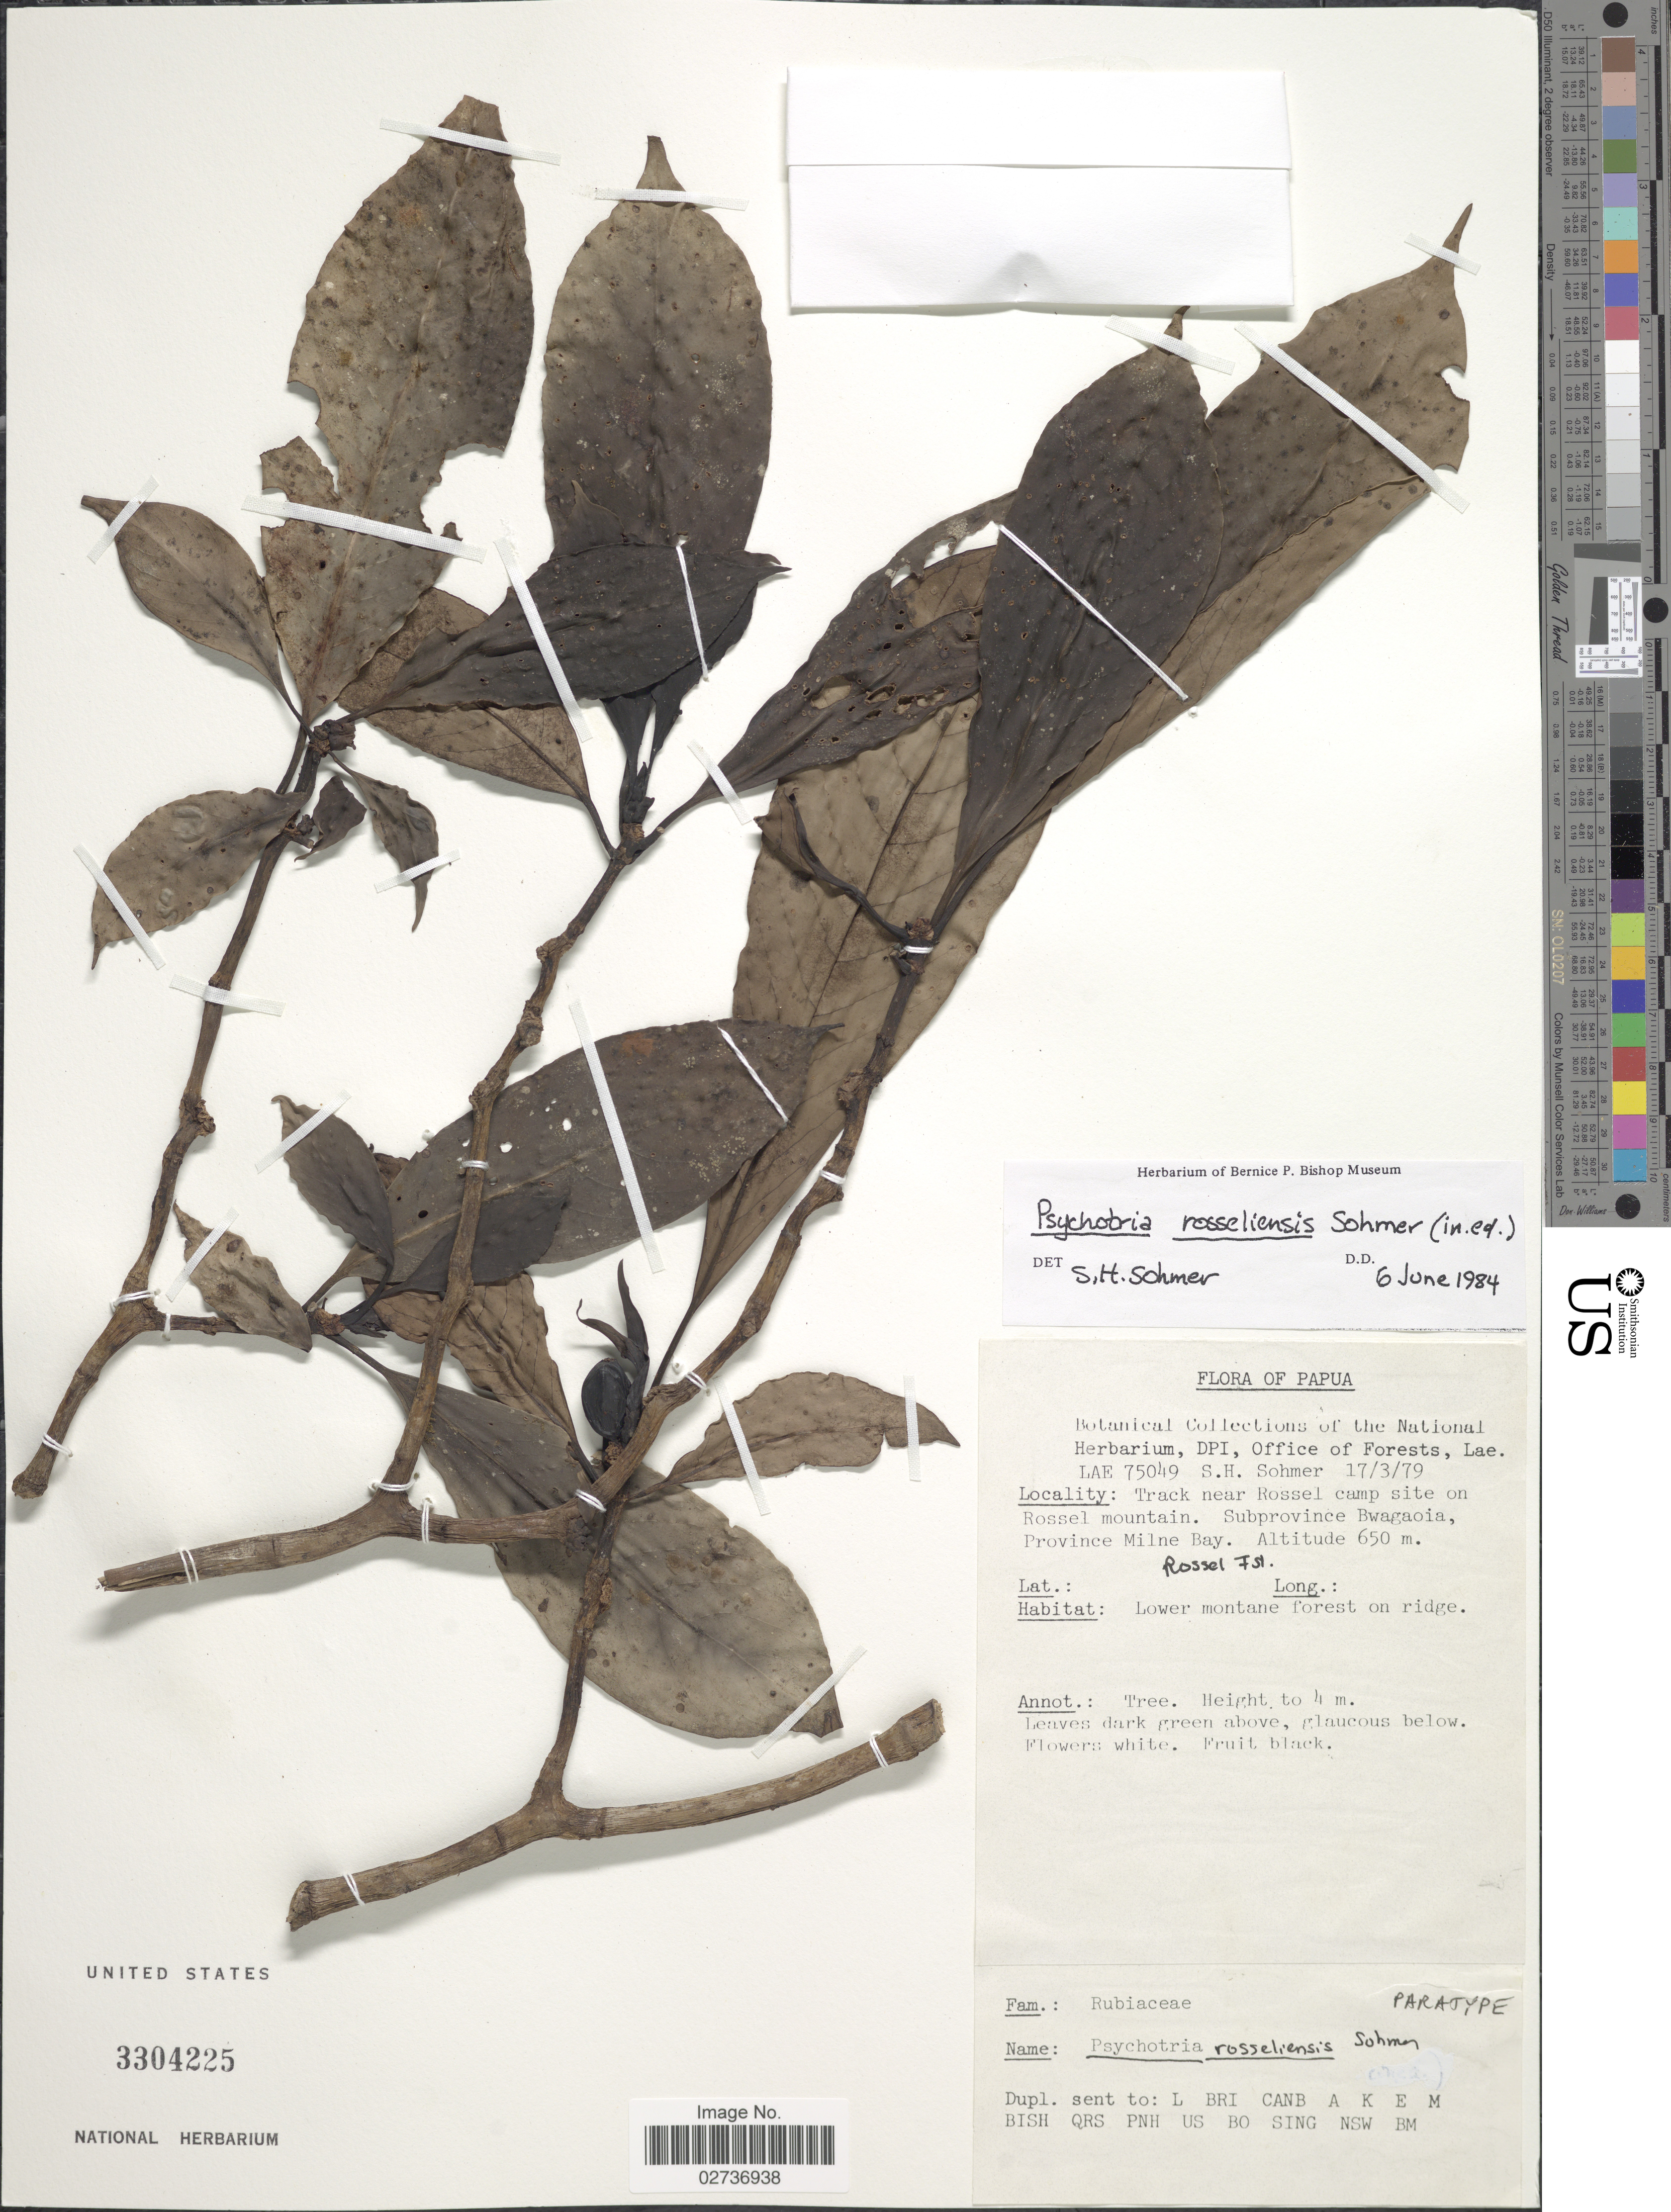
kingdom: Plantae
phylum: Tracheophyta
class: Magnoliopsida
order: Gentianales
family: Rubiaceae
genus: Psychotria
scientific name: Psychotria rosseliensis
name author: Sohmer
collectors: S. H. Sohmer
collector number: LAE75049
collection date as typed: Transcribed d/m/y: 17/3/79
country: Papua New Guinea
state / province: Milne Bay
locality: Track near Rossel camp site on Rossel mountain. Subprovince Bwagaoia, Province Milne Bay. Rossel Isl.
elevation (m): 650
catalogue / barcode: US 3304225